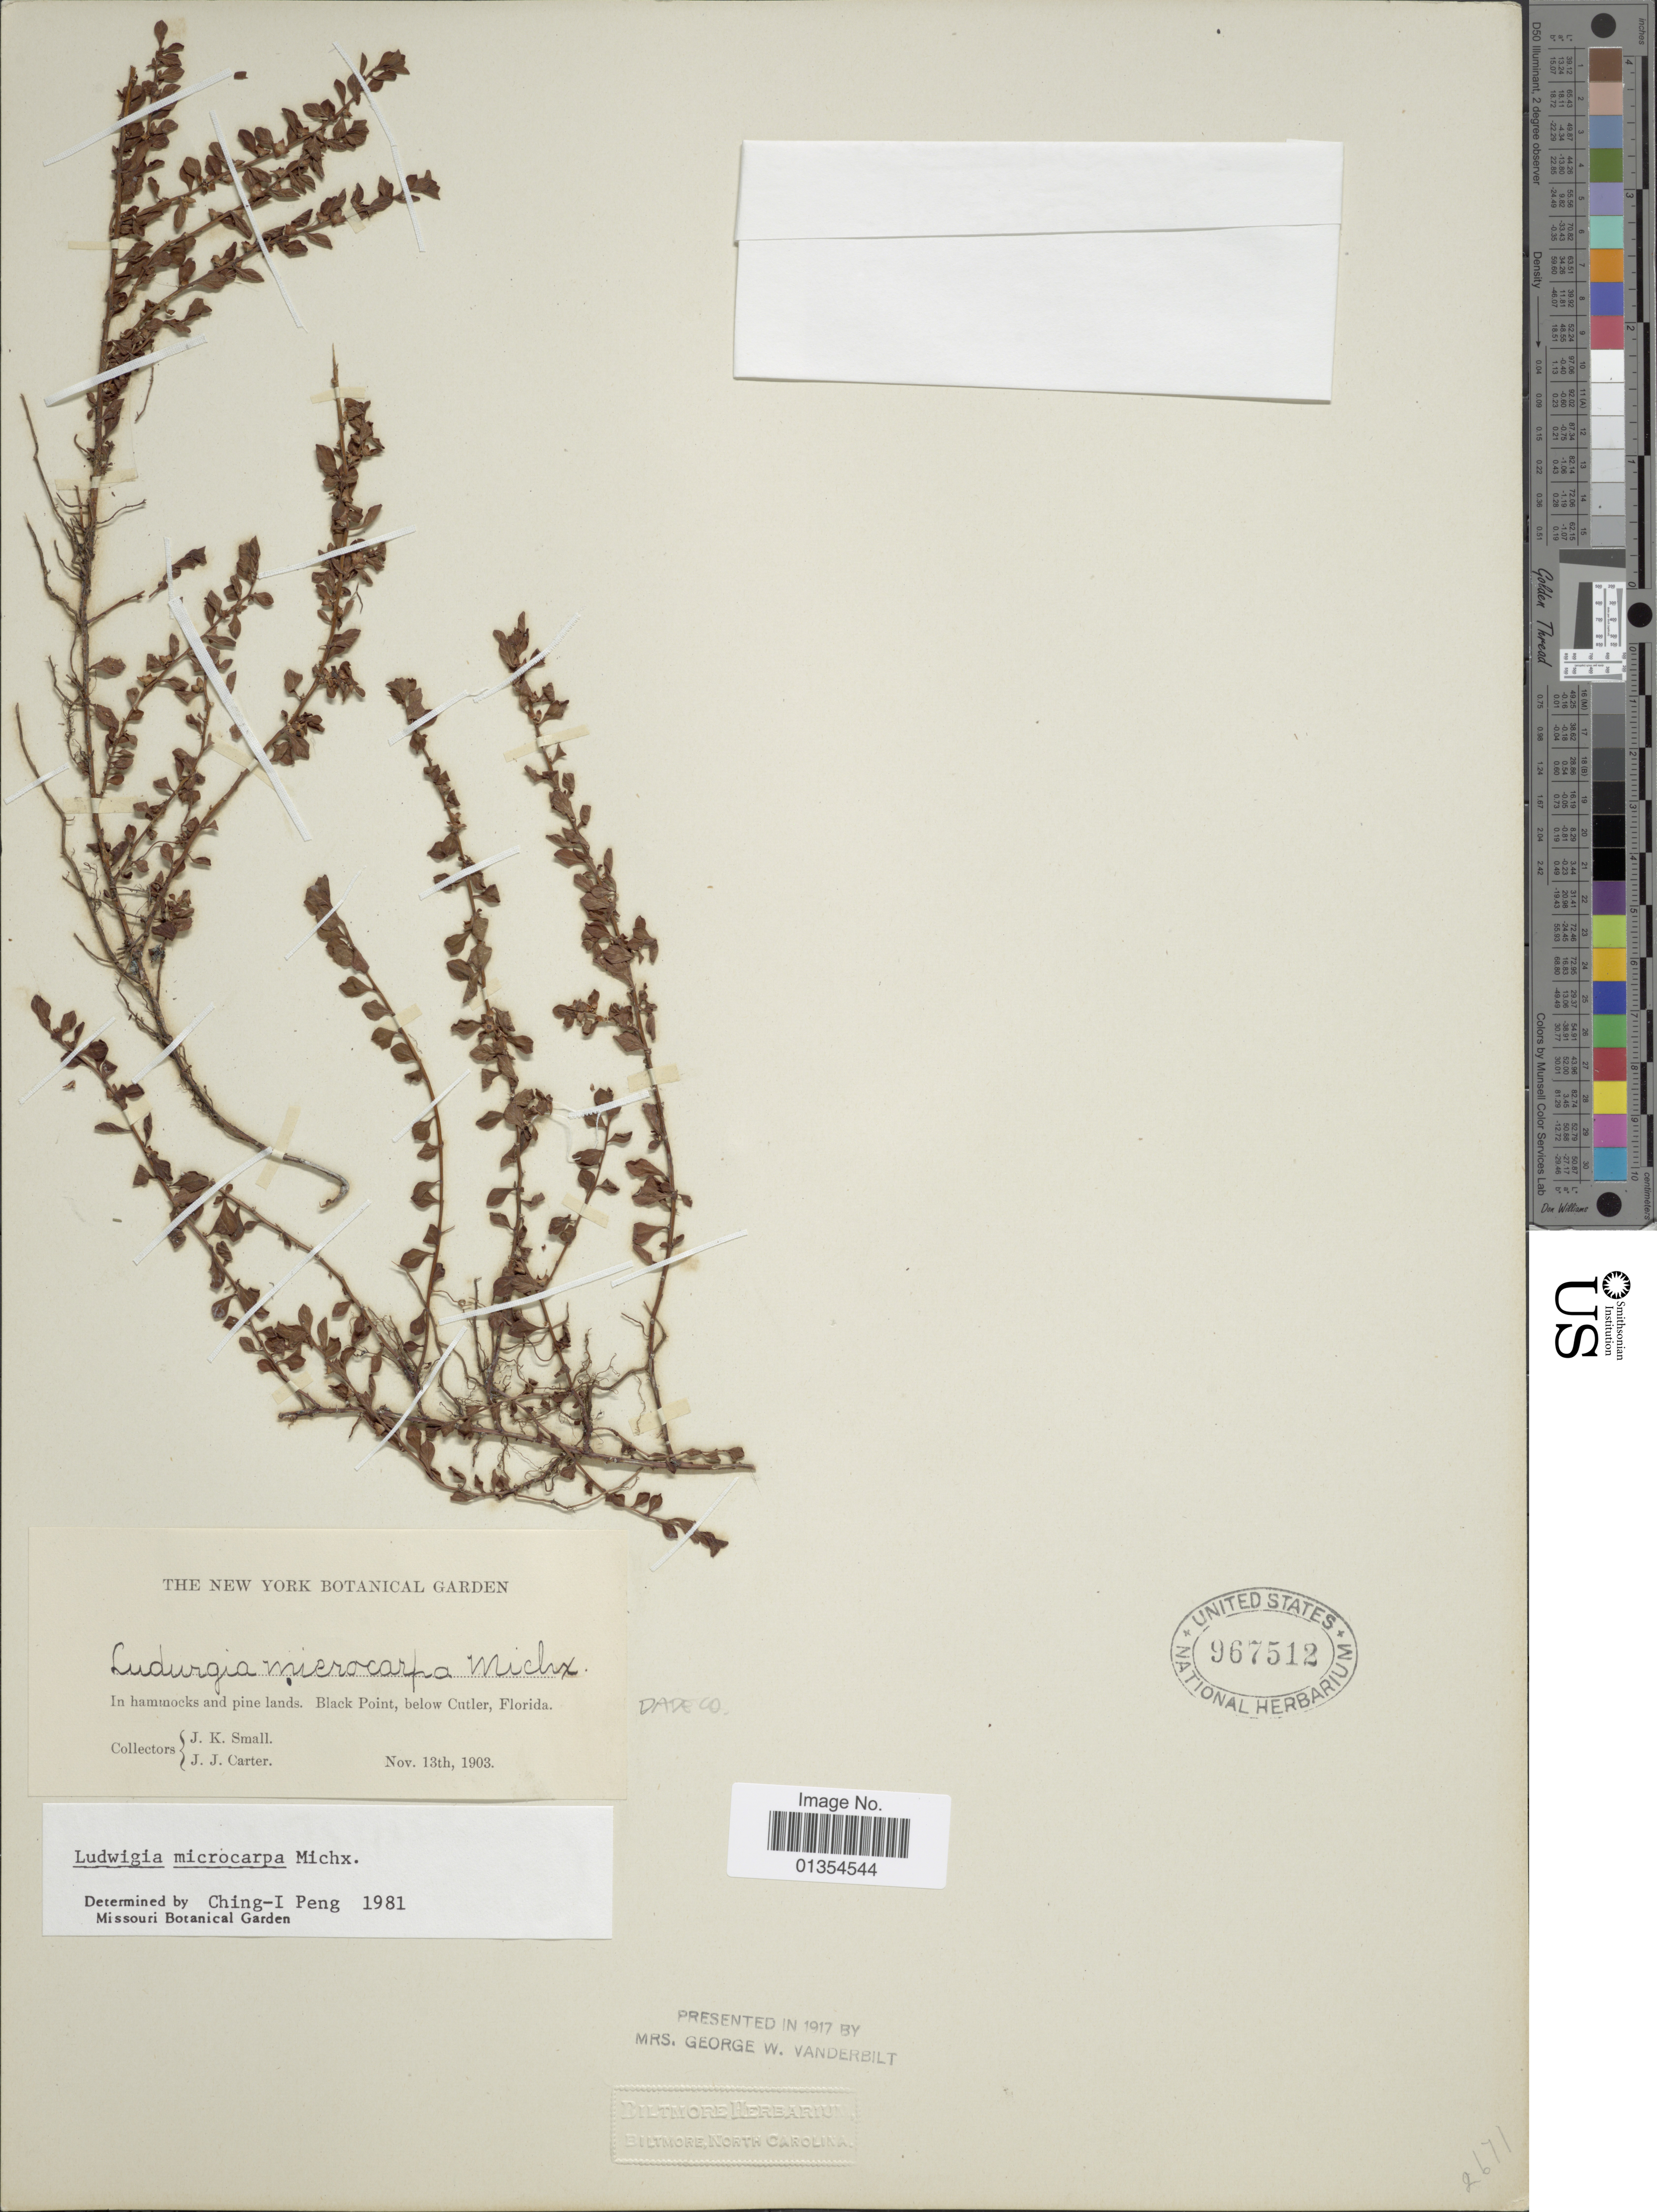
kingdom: Plantae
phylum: Tracheophyta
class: Magnoliopsida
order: Myrtales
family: Onagraceae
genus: Ludwigia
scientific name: Ludwigia microcarpa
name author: Michx.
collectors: J. K. Small & J. Carter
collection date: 1903-11-13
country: United States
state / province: Florida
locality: Black Point, below Cutler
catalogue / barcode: US 967512